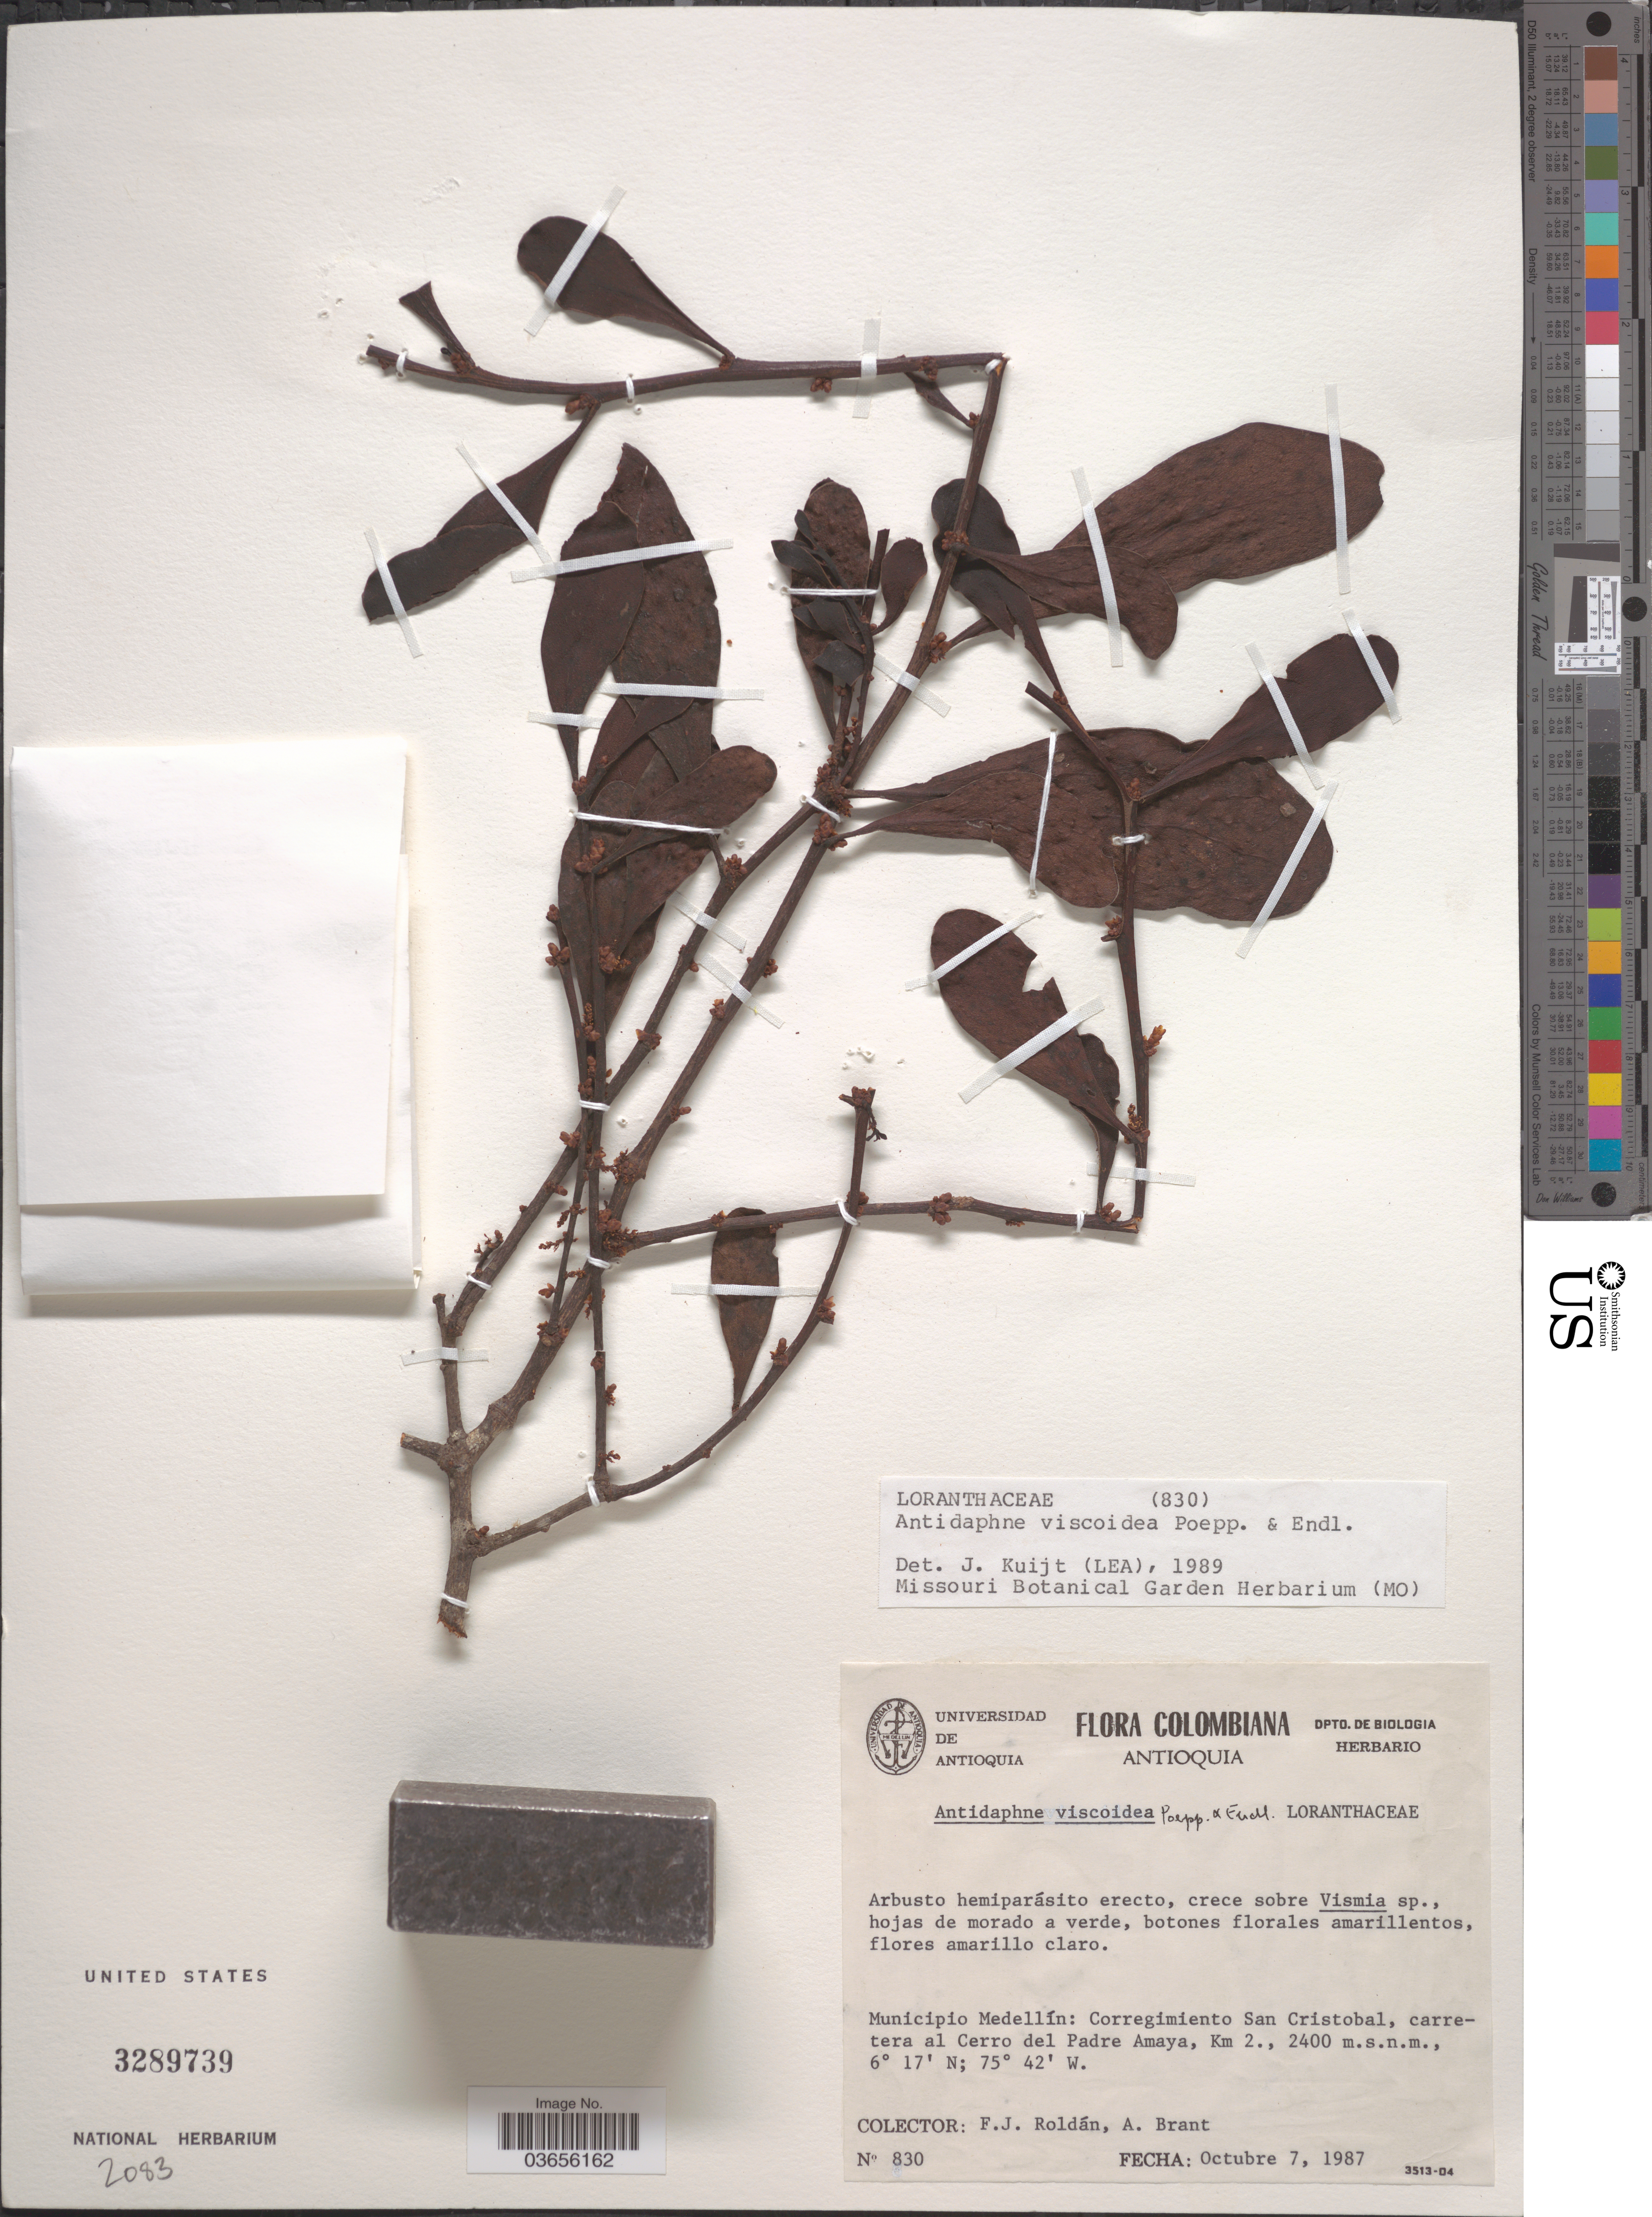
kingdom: Plantae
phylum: Tracheophyta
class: Magnoliopsida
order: Santalales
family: Santalaceae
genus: Antidaphne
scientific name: Antidaphne viscoidea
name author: Poepp. & Endl.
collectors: F. J. Roldán & A. Brant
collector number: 830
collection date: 1987-10-07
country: Colombia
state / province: Antioquia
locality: Municipio Medellín: Corregimiento San Cristobal, carretera al Cerro del Padre Amaya, Km 2.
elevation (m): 2400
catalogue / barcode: US 3289739